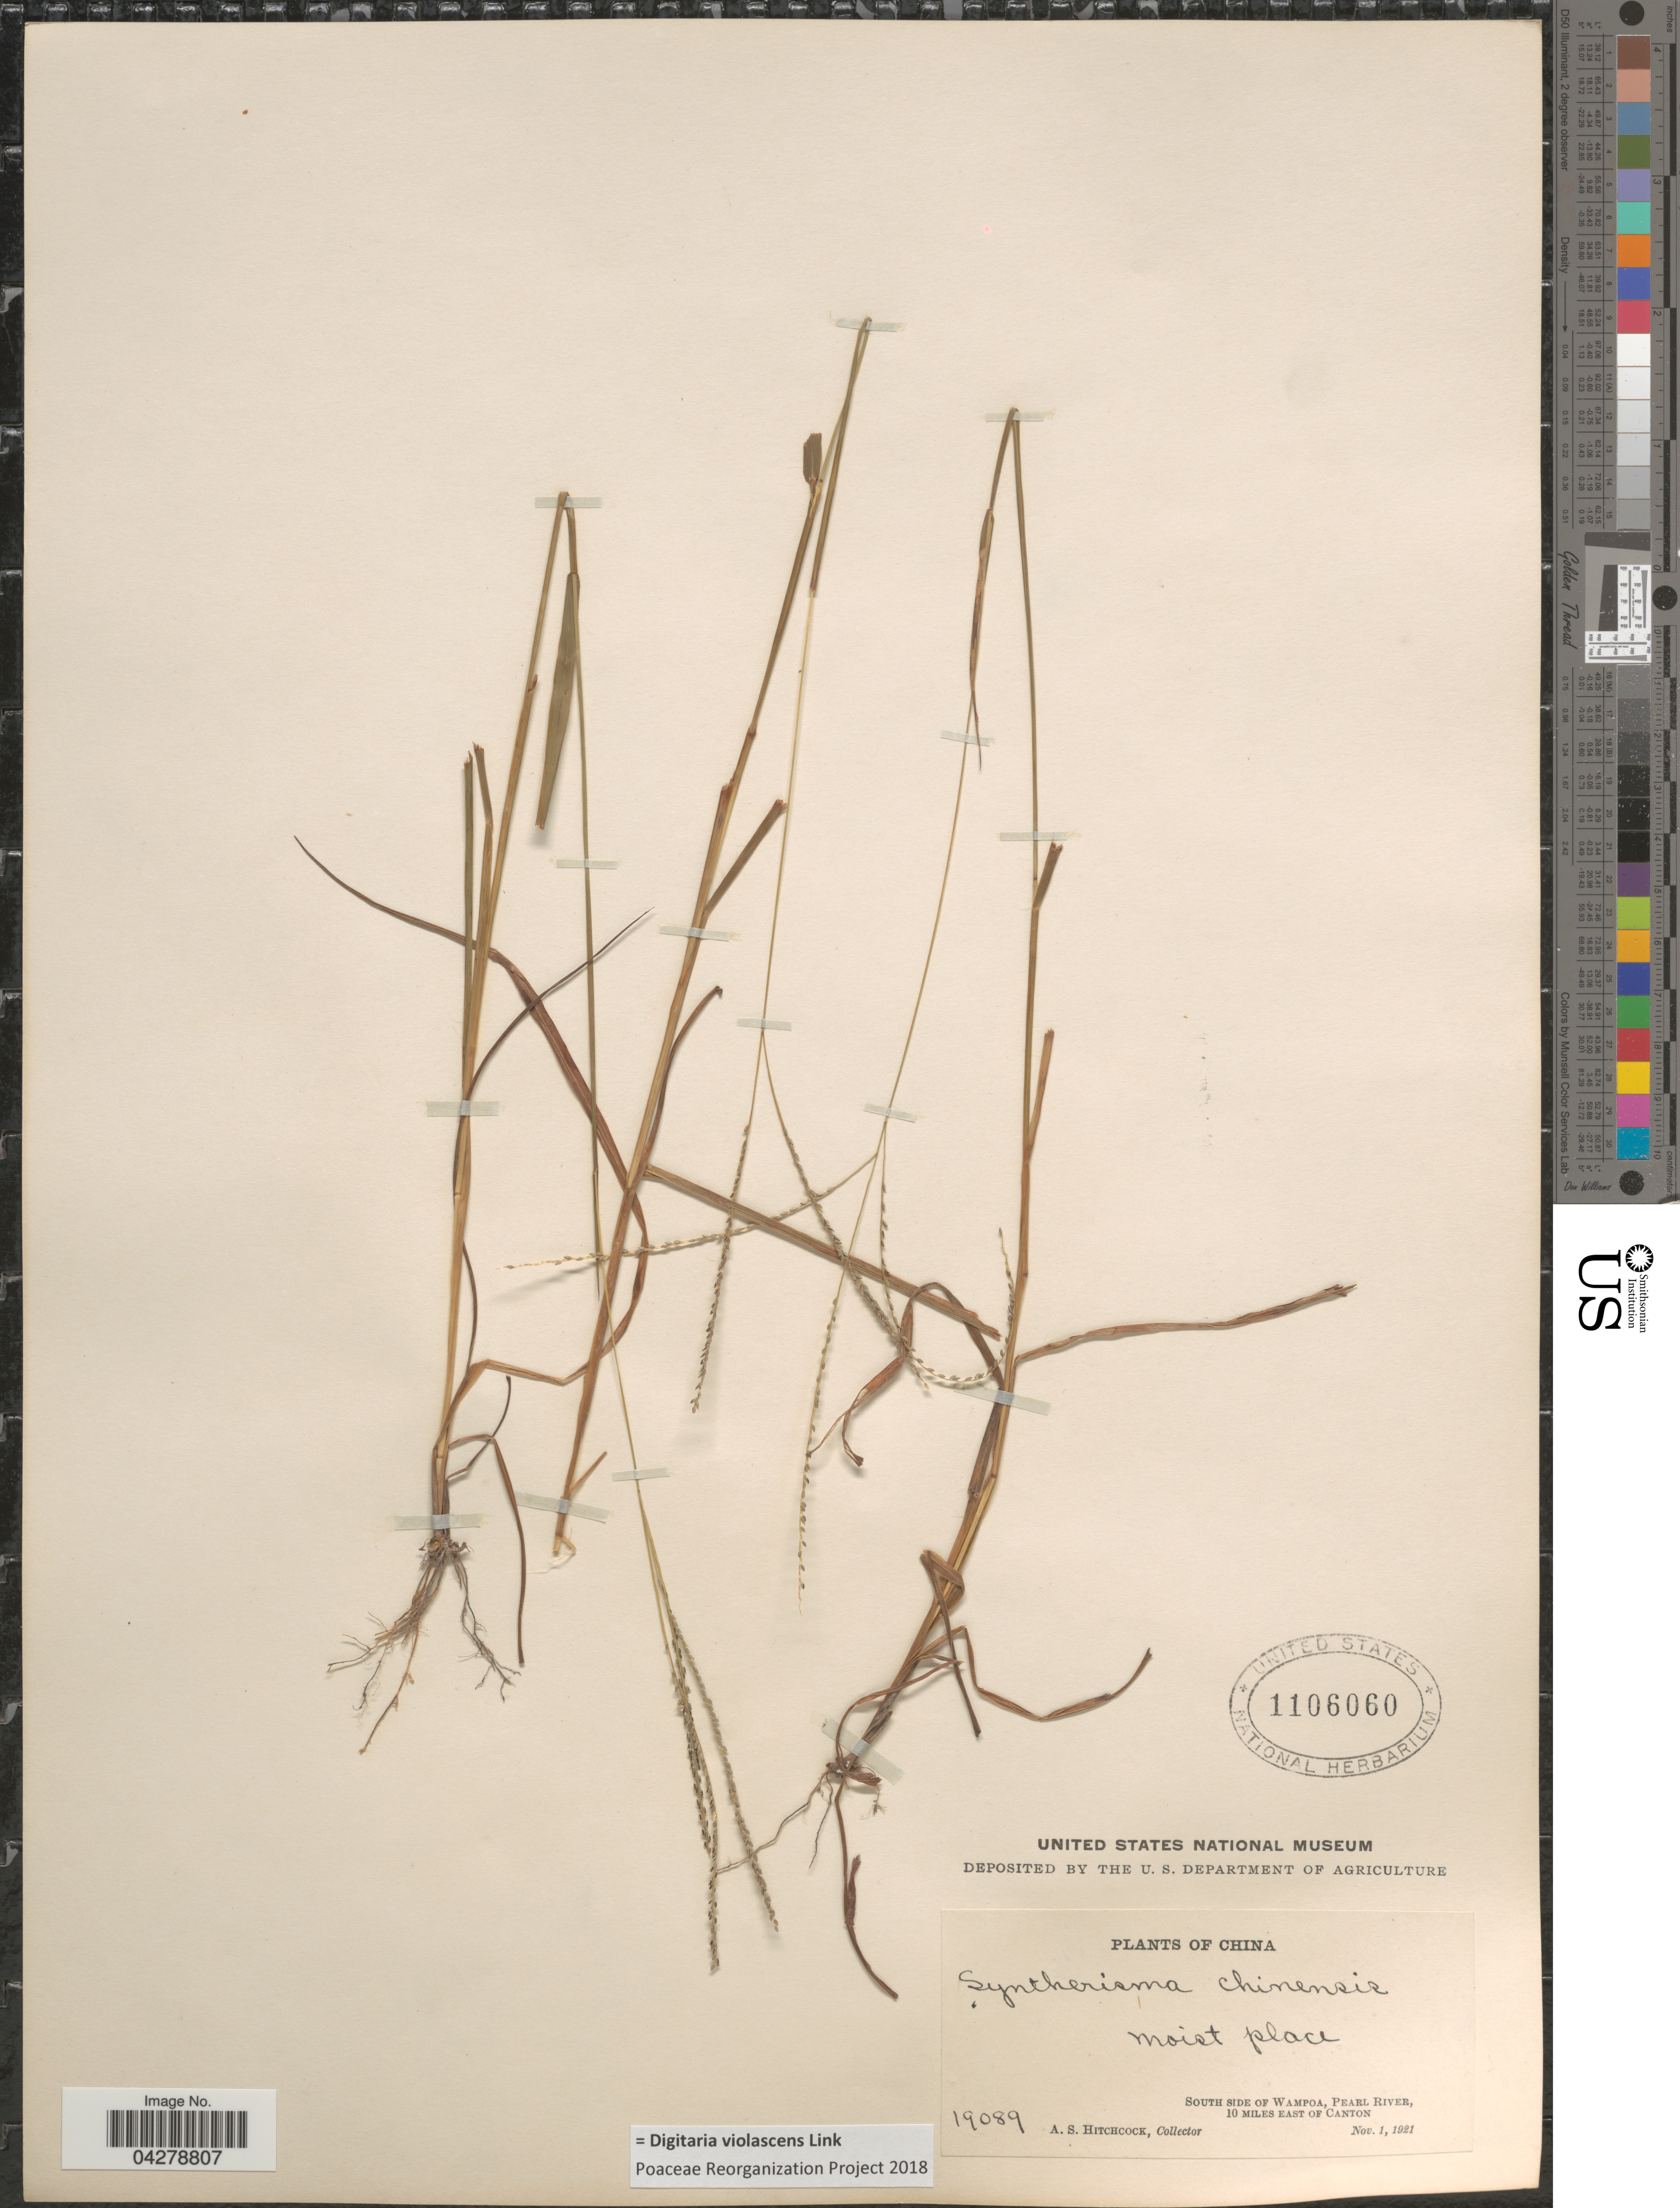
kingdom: Plantae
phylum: Tracheophyta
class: Liliopsida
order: Poales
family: Poaceae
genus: Digitaria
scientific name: Digitaria violascens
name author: Link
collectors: A. S. Hitchcock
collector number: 19089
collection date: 1921-11-01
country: China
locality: South Side Of Wampoa, Pearl River, 10 Miles East Of Canton.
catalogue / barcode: US 1106060